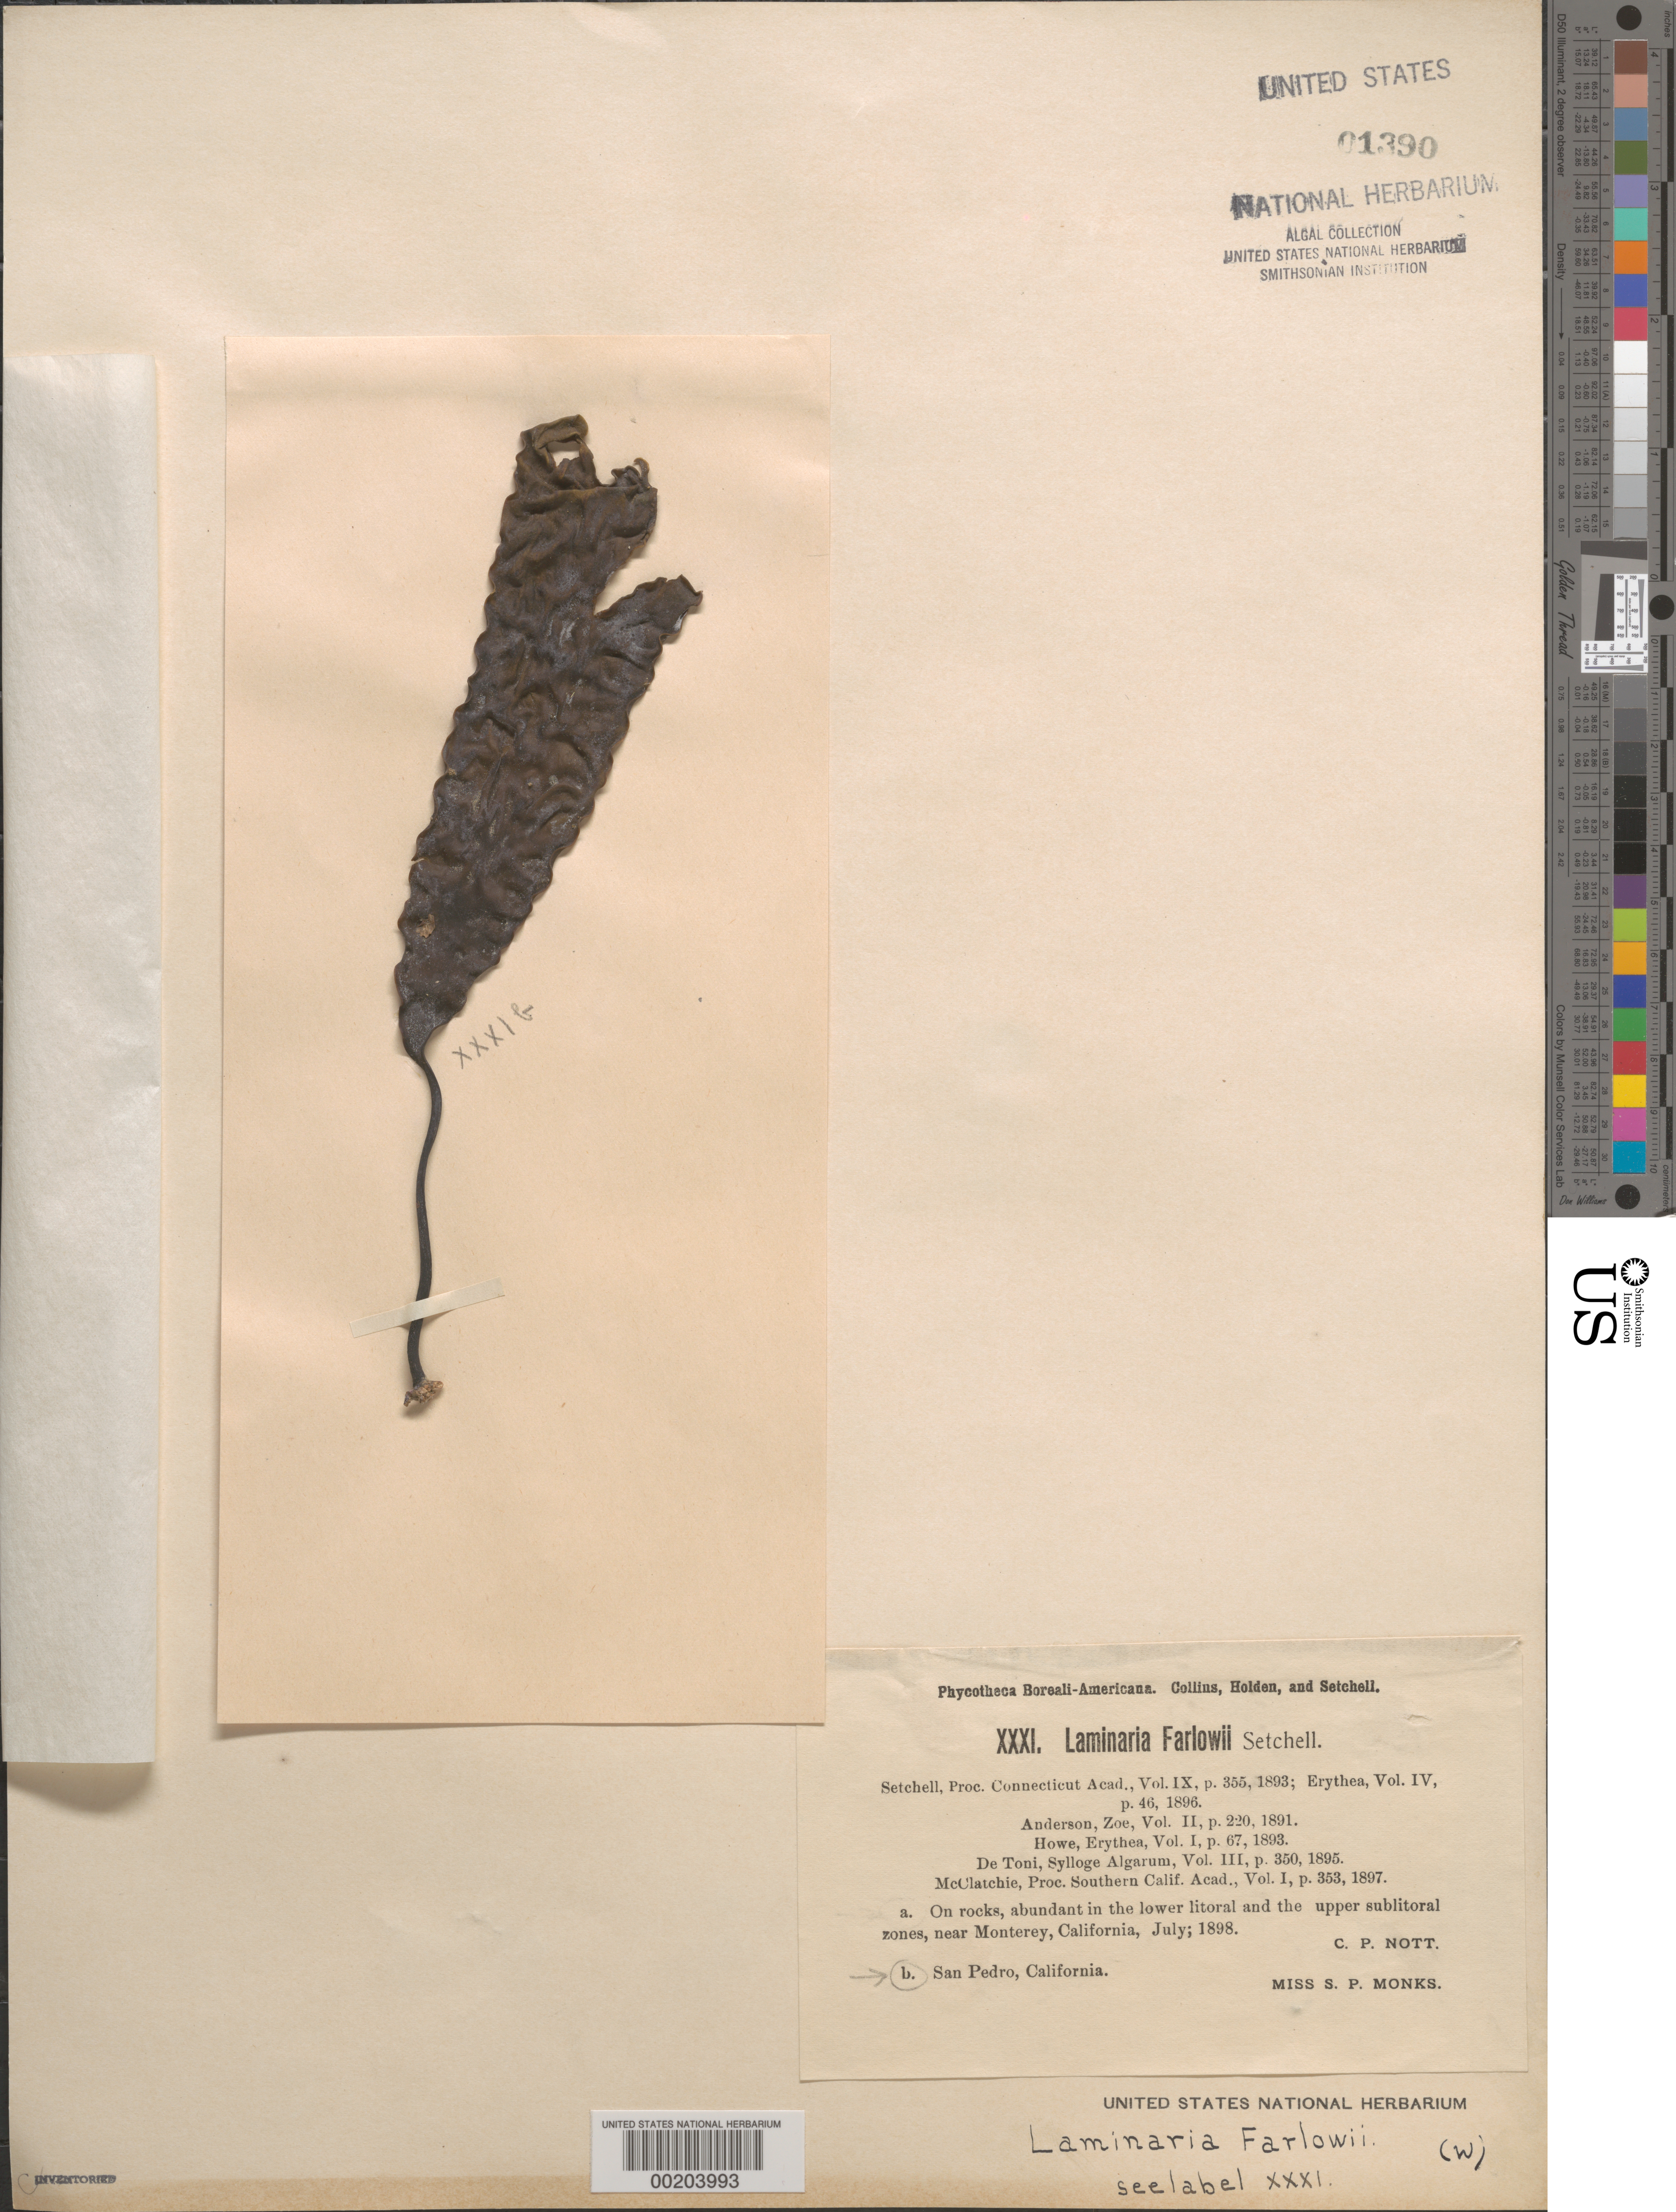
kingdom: Chromista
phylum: Ochrophyta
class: Phaeophyceae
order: Laminariales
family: Laminariaceae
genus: Laminaria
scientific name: Laminaria farlowii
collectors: S. Monks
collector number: PB-A XXXIb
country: United States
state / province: California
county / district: Los Angeles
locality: San Pedro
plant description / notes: Collins, Holden & Setchell, Phycotheca Boreali-Americana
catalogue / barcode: US 1390